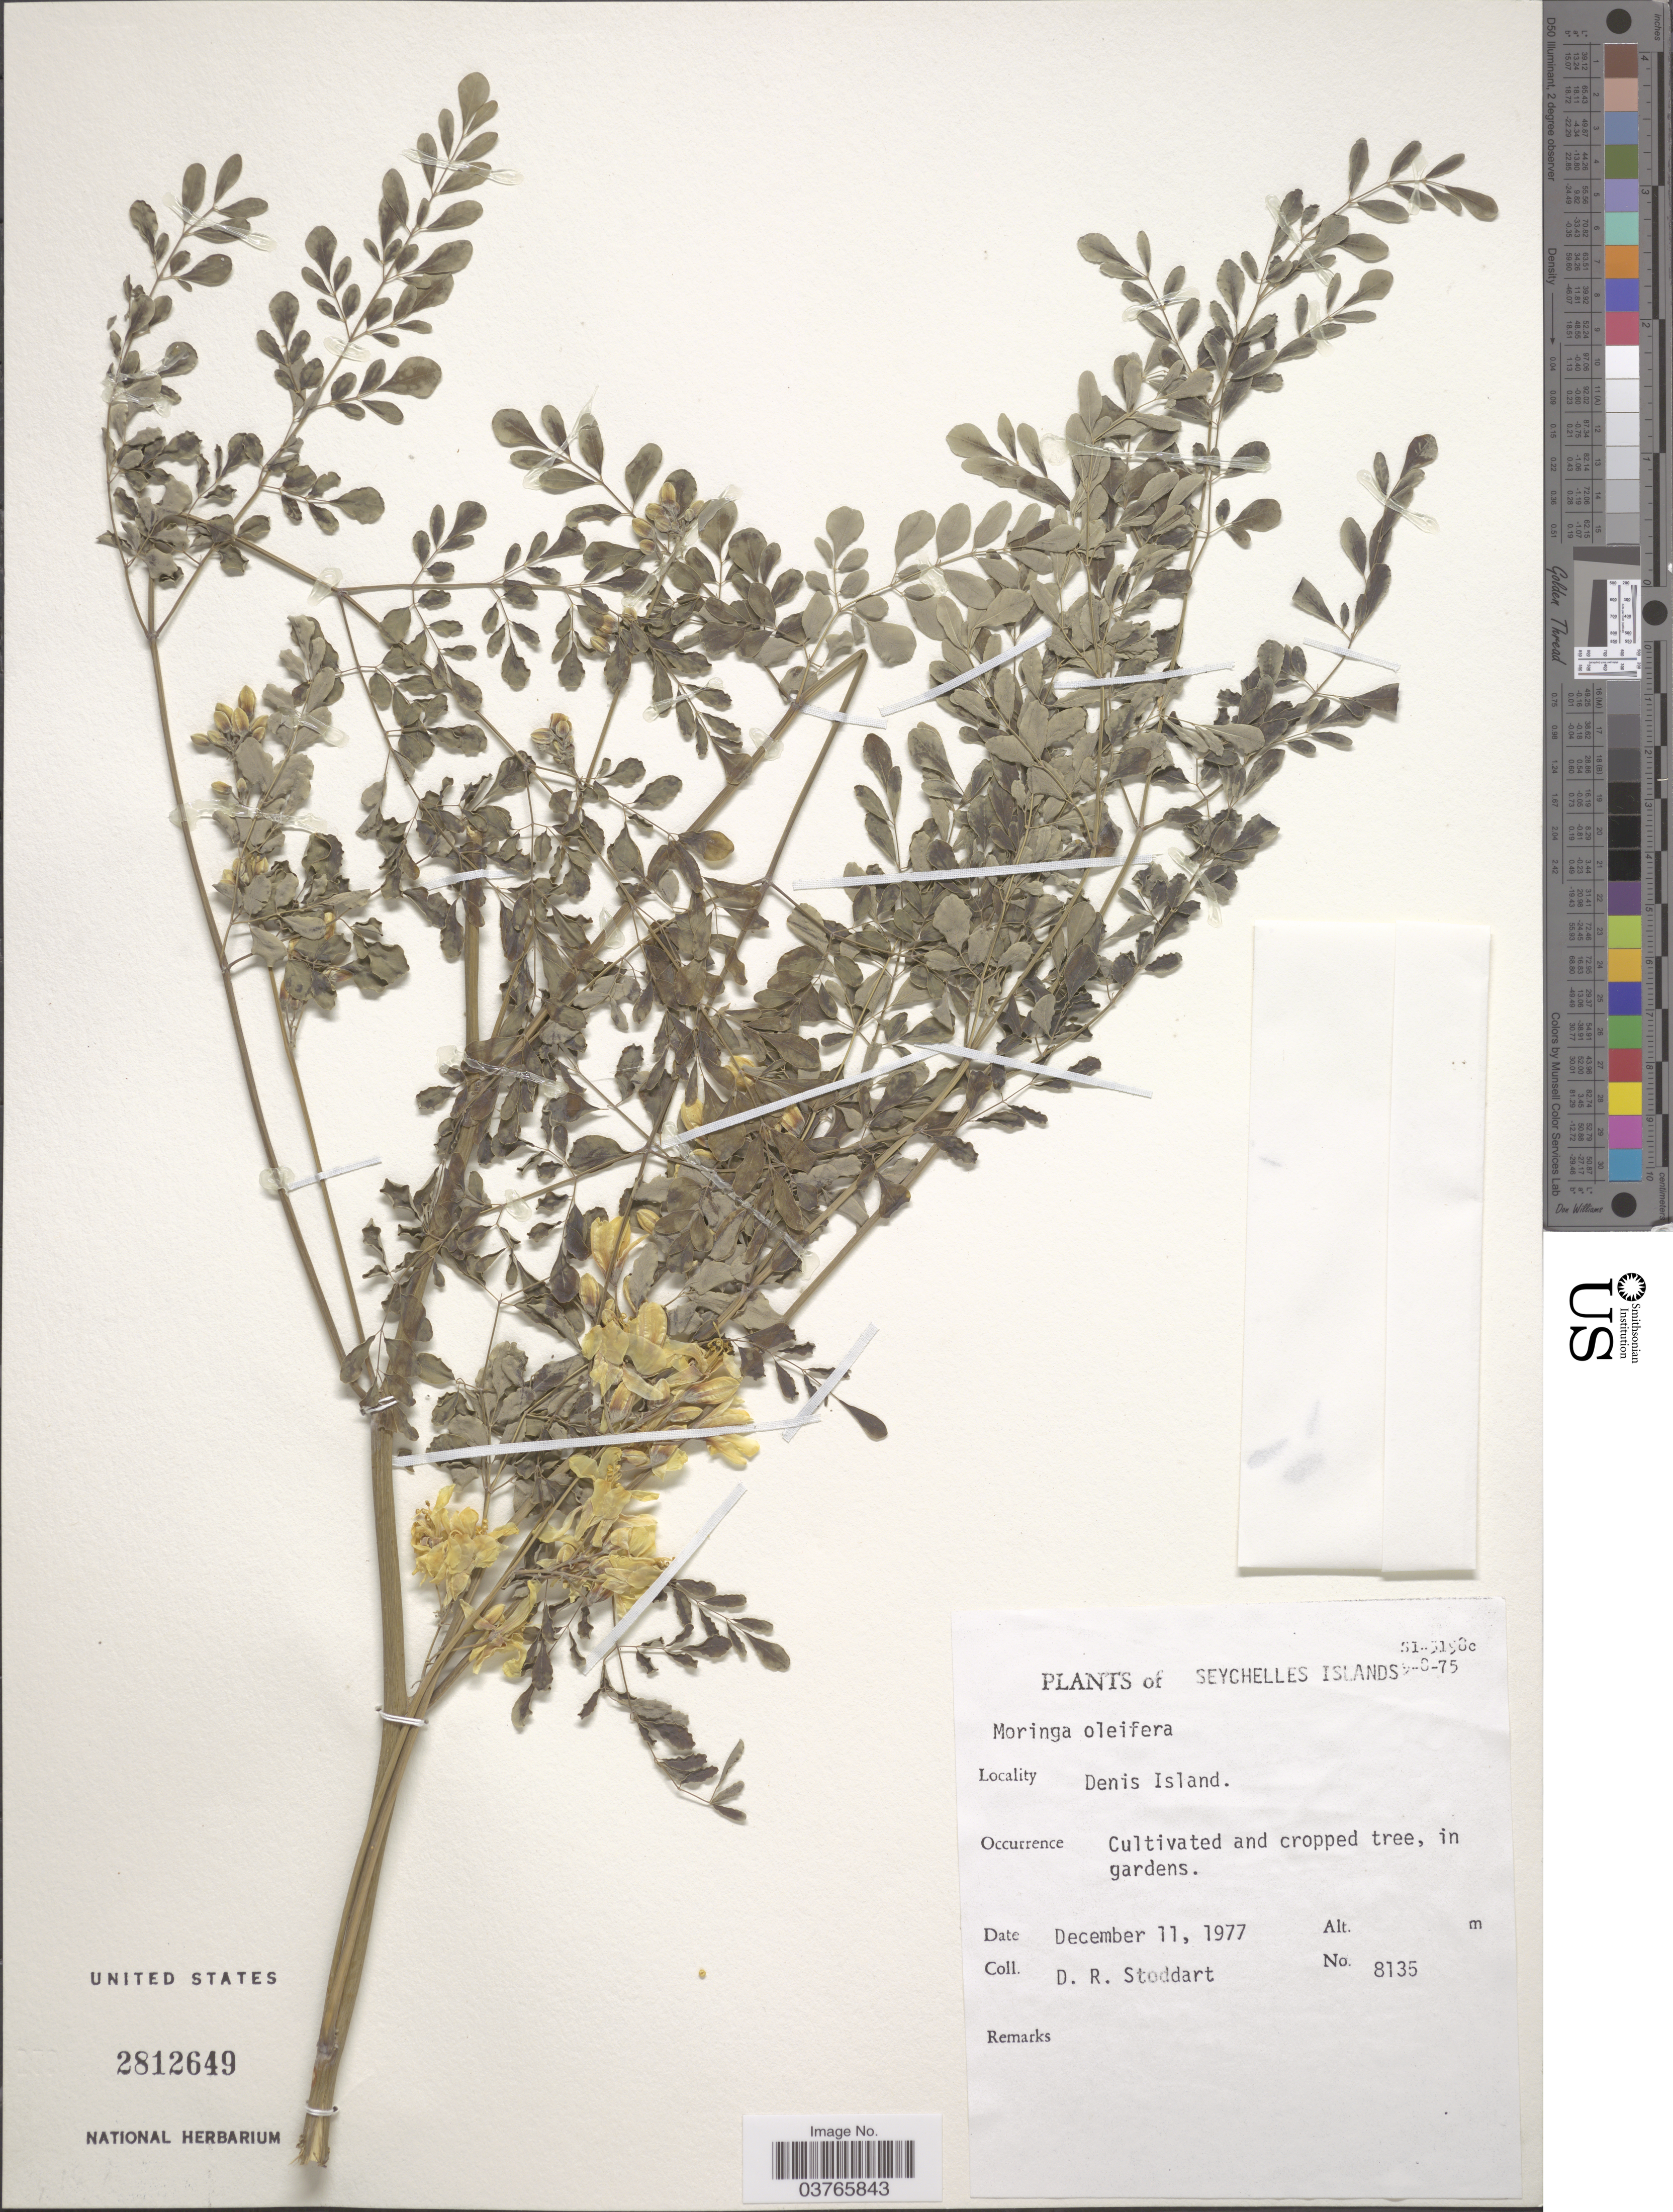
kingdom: Plantae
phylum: Tracheophyta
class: Magnoliopsida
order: Brassicales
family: Moringaceae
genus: Moringa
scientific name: Moringa oleifera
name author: Lam.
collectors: D. R. Stoddart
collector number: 8135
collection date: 1977-12-11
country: Seychelles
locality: Seychelles Islands. Denis Island. In gardens.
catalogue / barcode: US 2812649